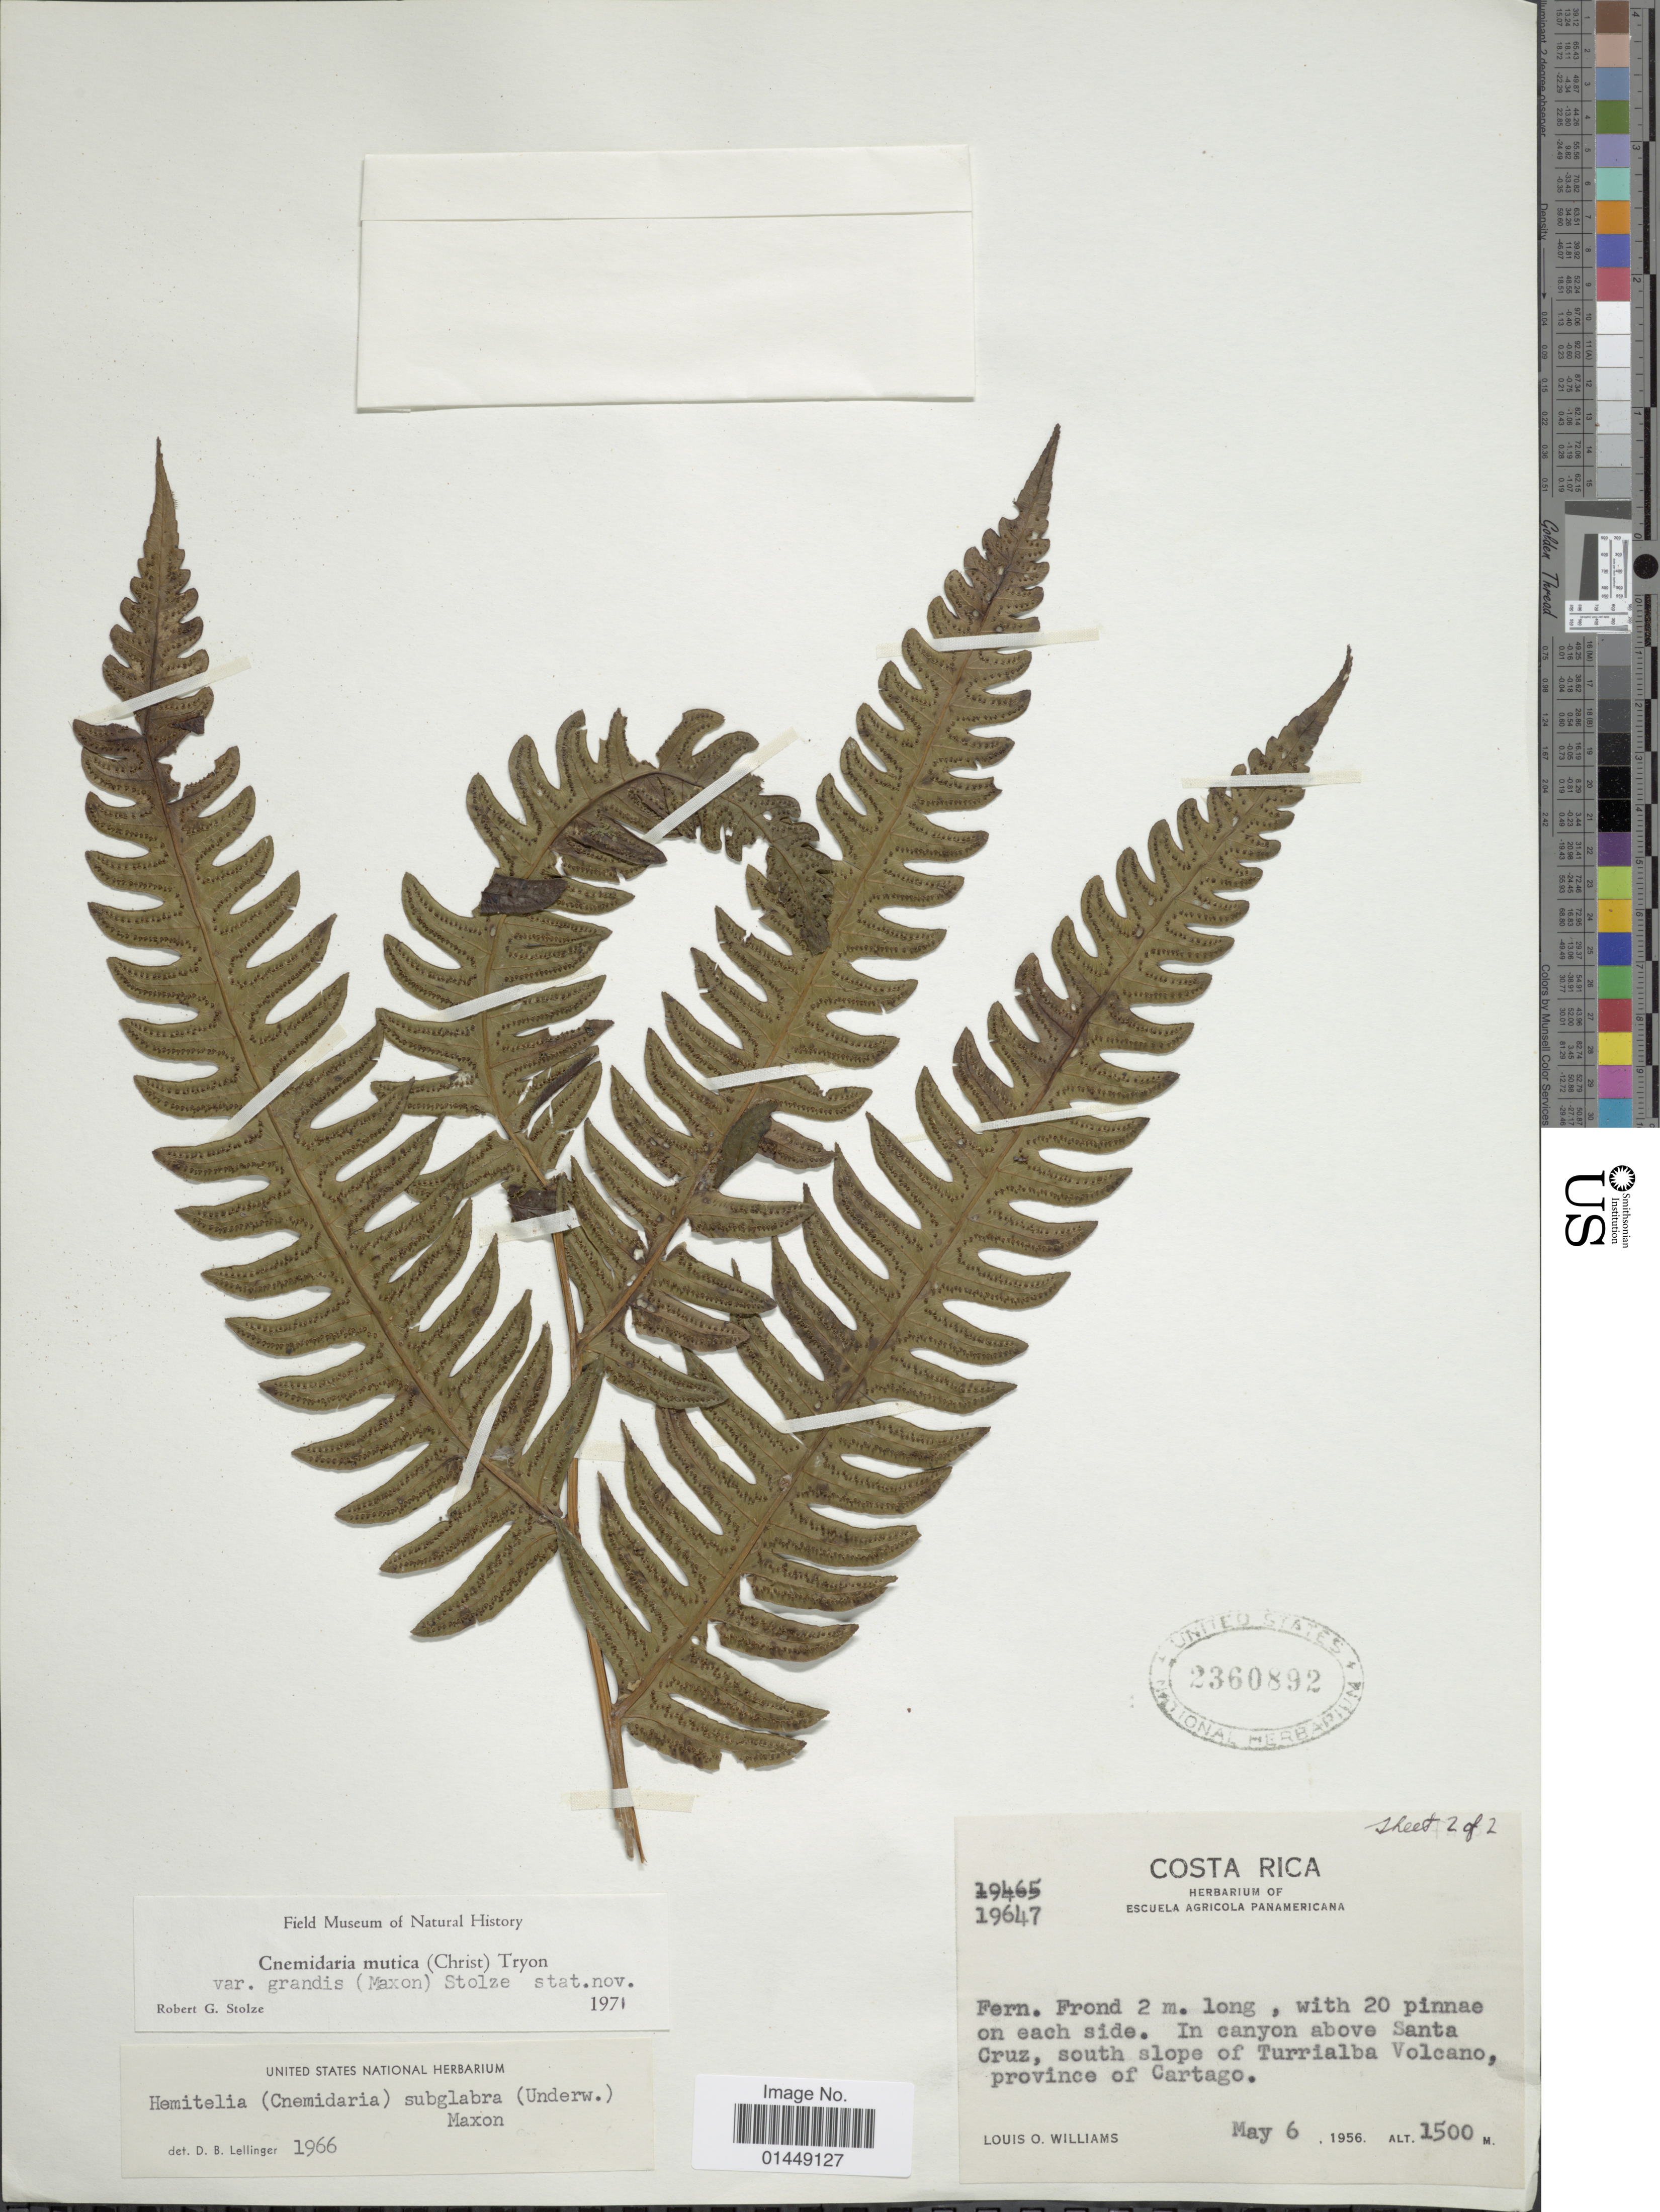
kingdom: Plantae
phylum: Tracheophyta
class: Polypodiopsida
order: Cyatheales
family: Cyatheaceae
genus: Cyathea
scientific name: Cyathea mutica var. grandis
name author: (Maxon) Lehnert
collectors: L. O. Williams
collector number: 19647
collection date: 1956-05-06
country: Costa Rica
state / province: Cartago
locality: In canyon above Santa Cruz, south slope of Turrialba Volcano, province of Cartago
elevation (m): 1500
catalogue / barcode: US 2360892